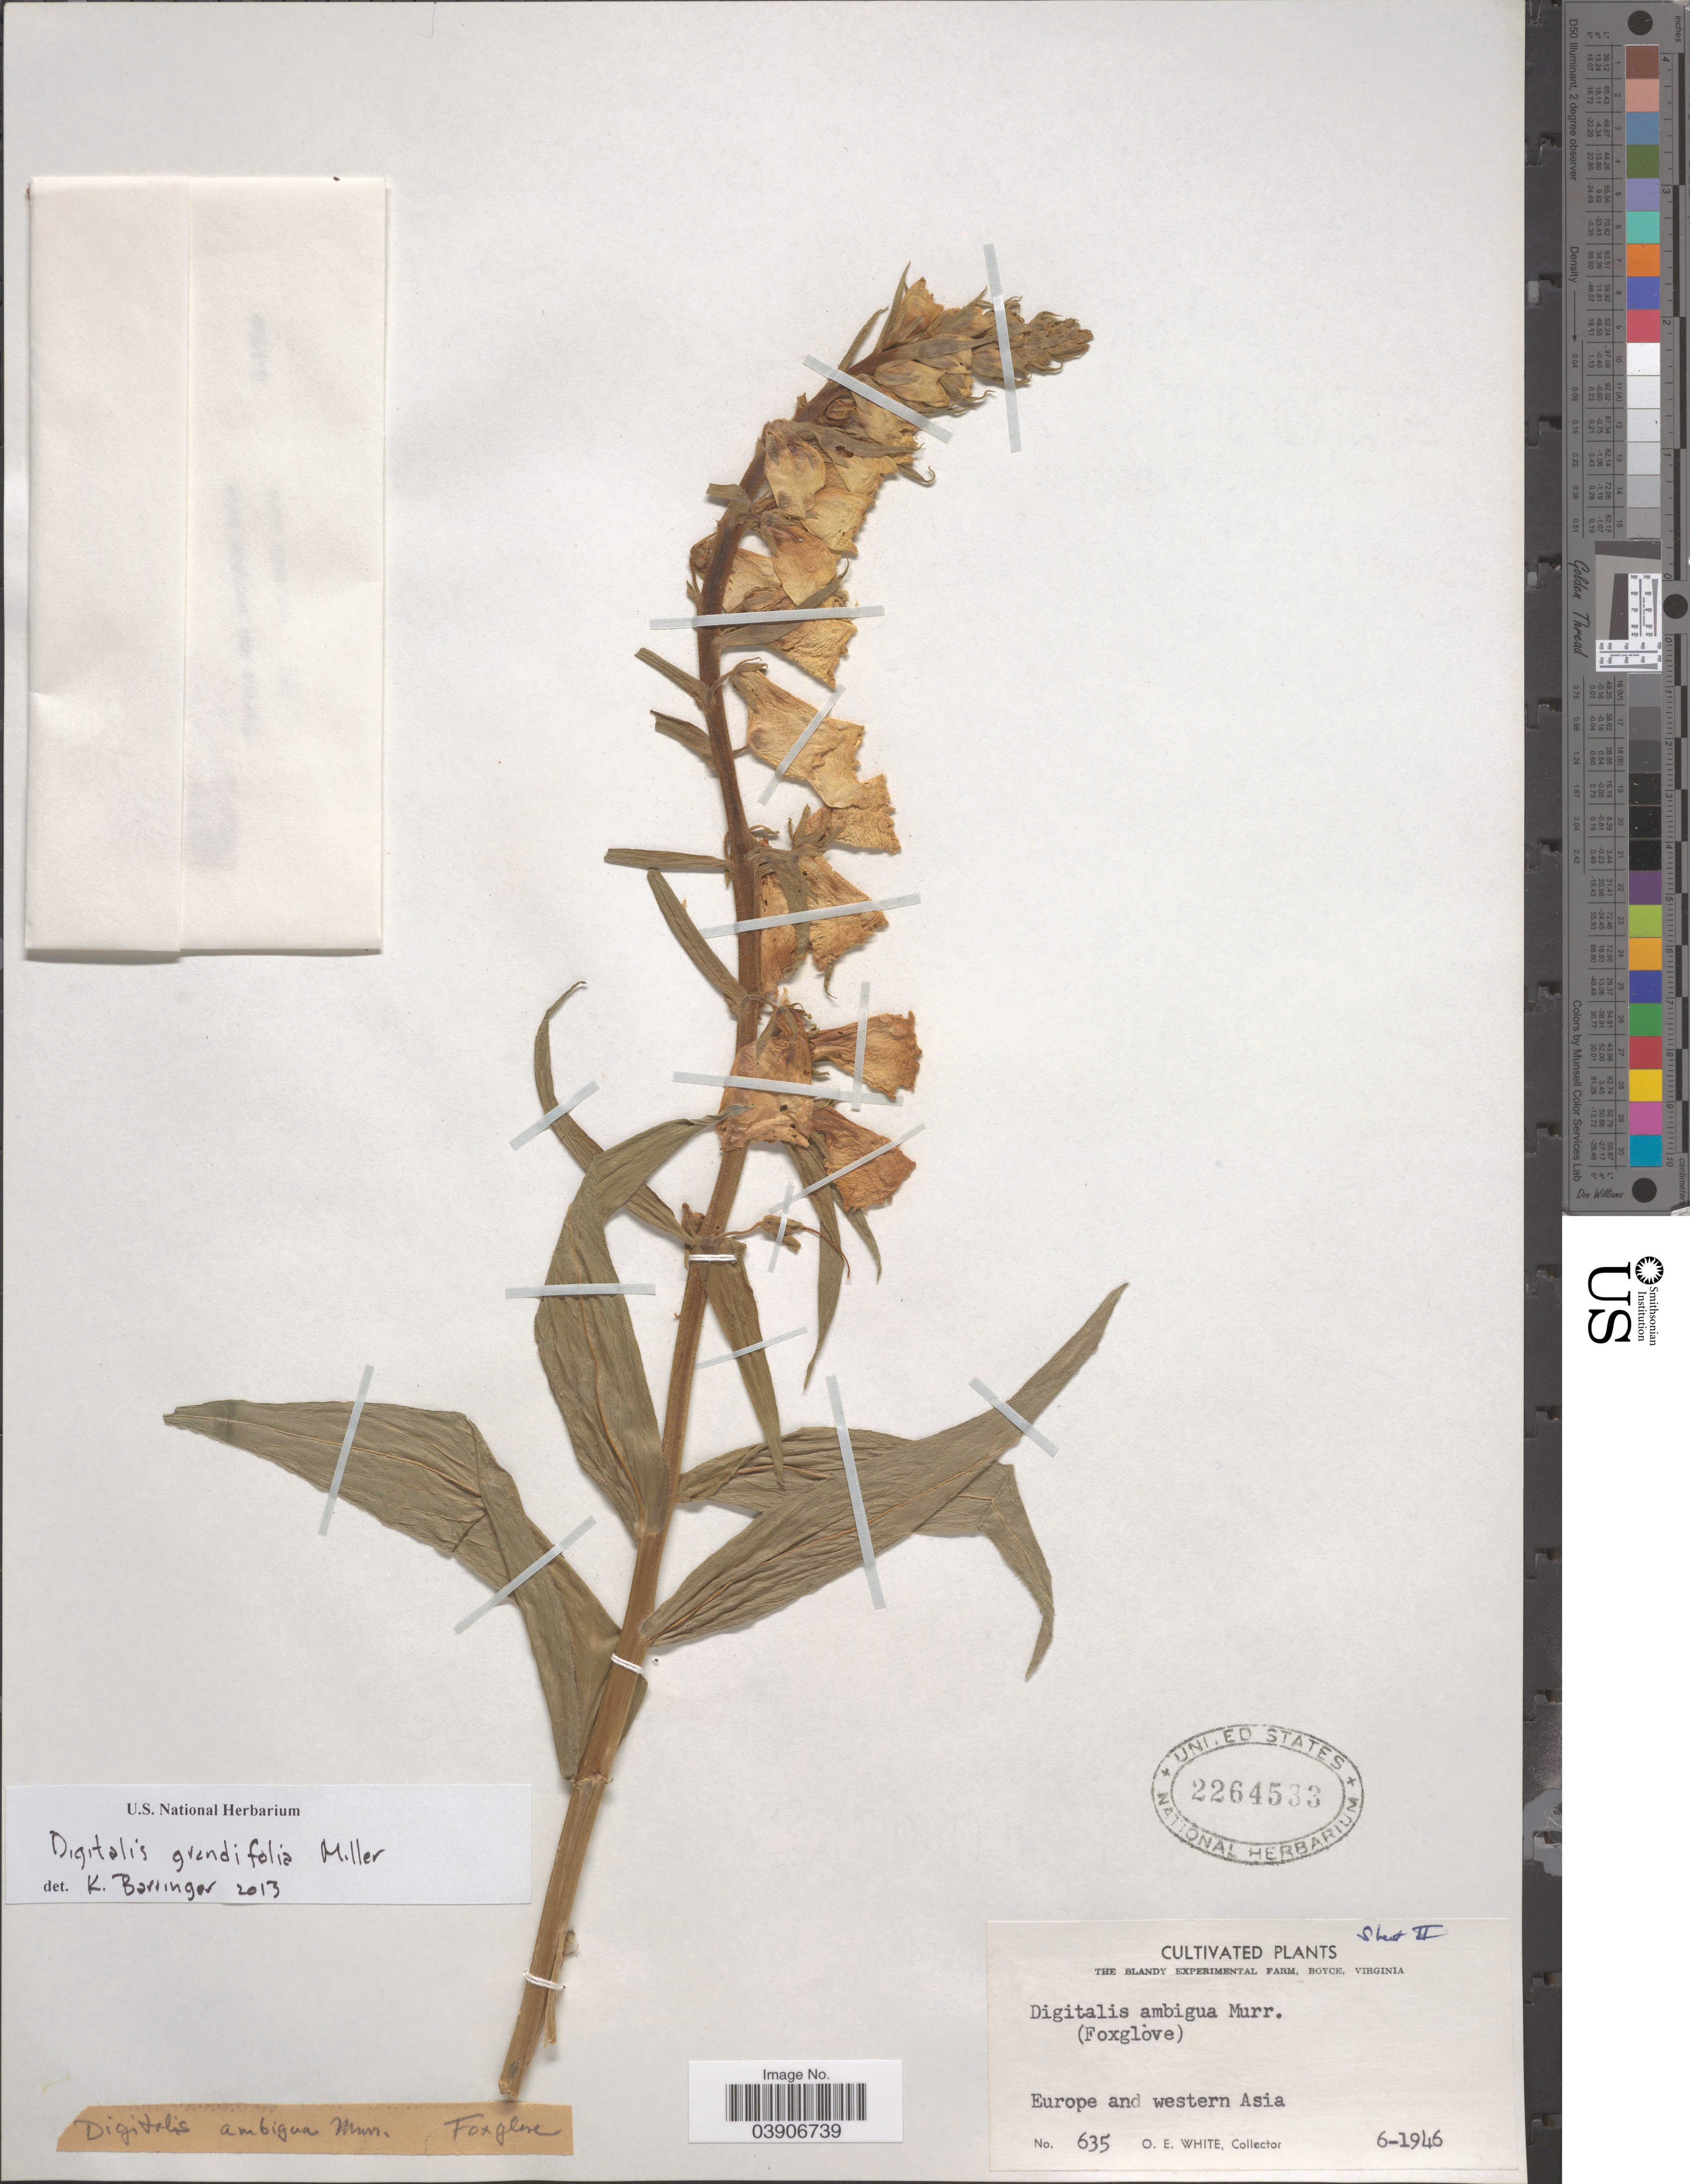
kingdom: Plantae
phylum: Tracheophyta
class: Magnoliopsida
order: Lamiales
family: Plantaginaceae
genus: Digitalis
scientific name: Digitalis grandiflora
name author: Mill.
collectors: O. E. White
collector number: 635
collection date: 1946-06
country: United States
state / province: Virginia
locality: The Blandy Experimental Farm, Boyce. Europe and western Asia.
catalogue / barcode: US 2264533